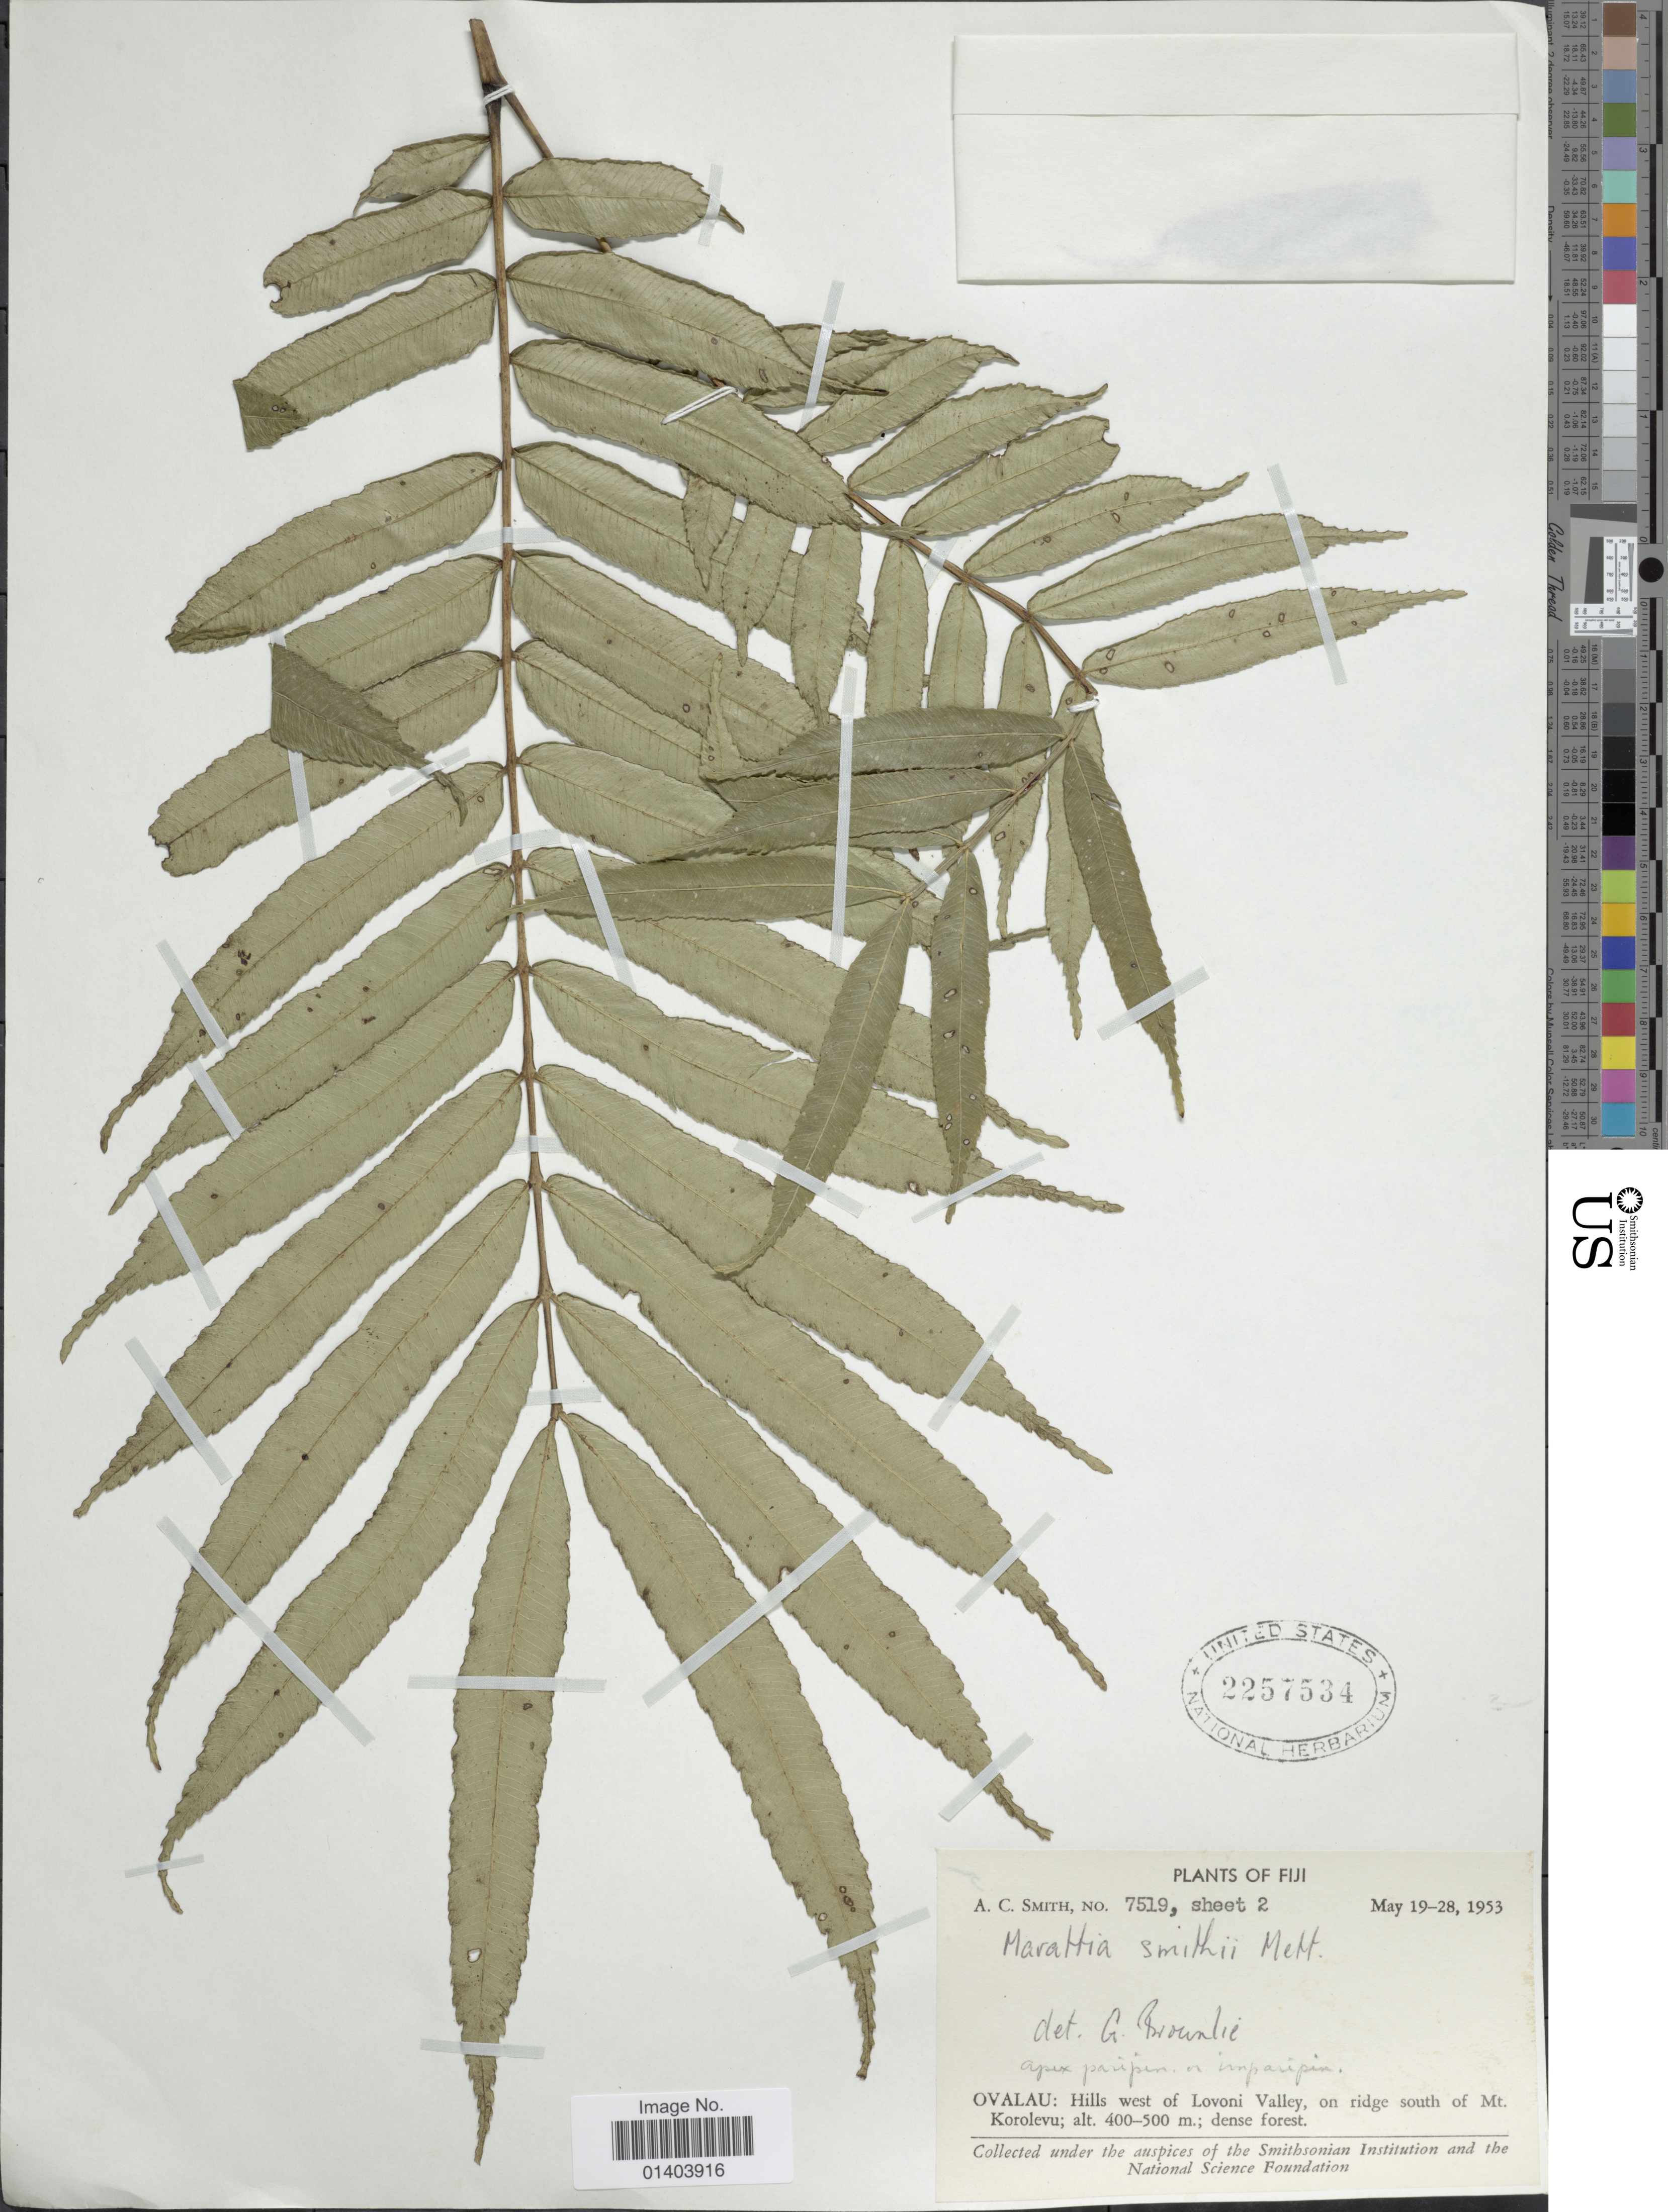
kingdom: Plantae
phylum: Tracheophyta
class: Polypodiopsida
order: Marattiales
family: Marattiaceae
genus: Ptisana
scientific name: Ptisana smithii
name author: (Mett. ex Kuhn) Murdock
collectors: A. C. Smith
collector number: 7519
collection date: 1953-05-19/1953-05-28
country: Fiji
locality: Ovalau: Hills west of Lovoni Valley, on ridge south of Mt Korolevu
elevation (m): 400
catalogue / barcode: US 2257534